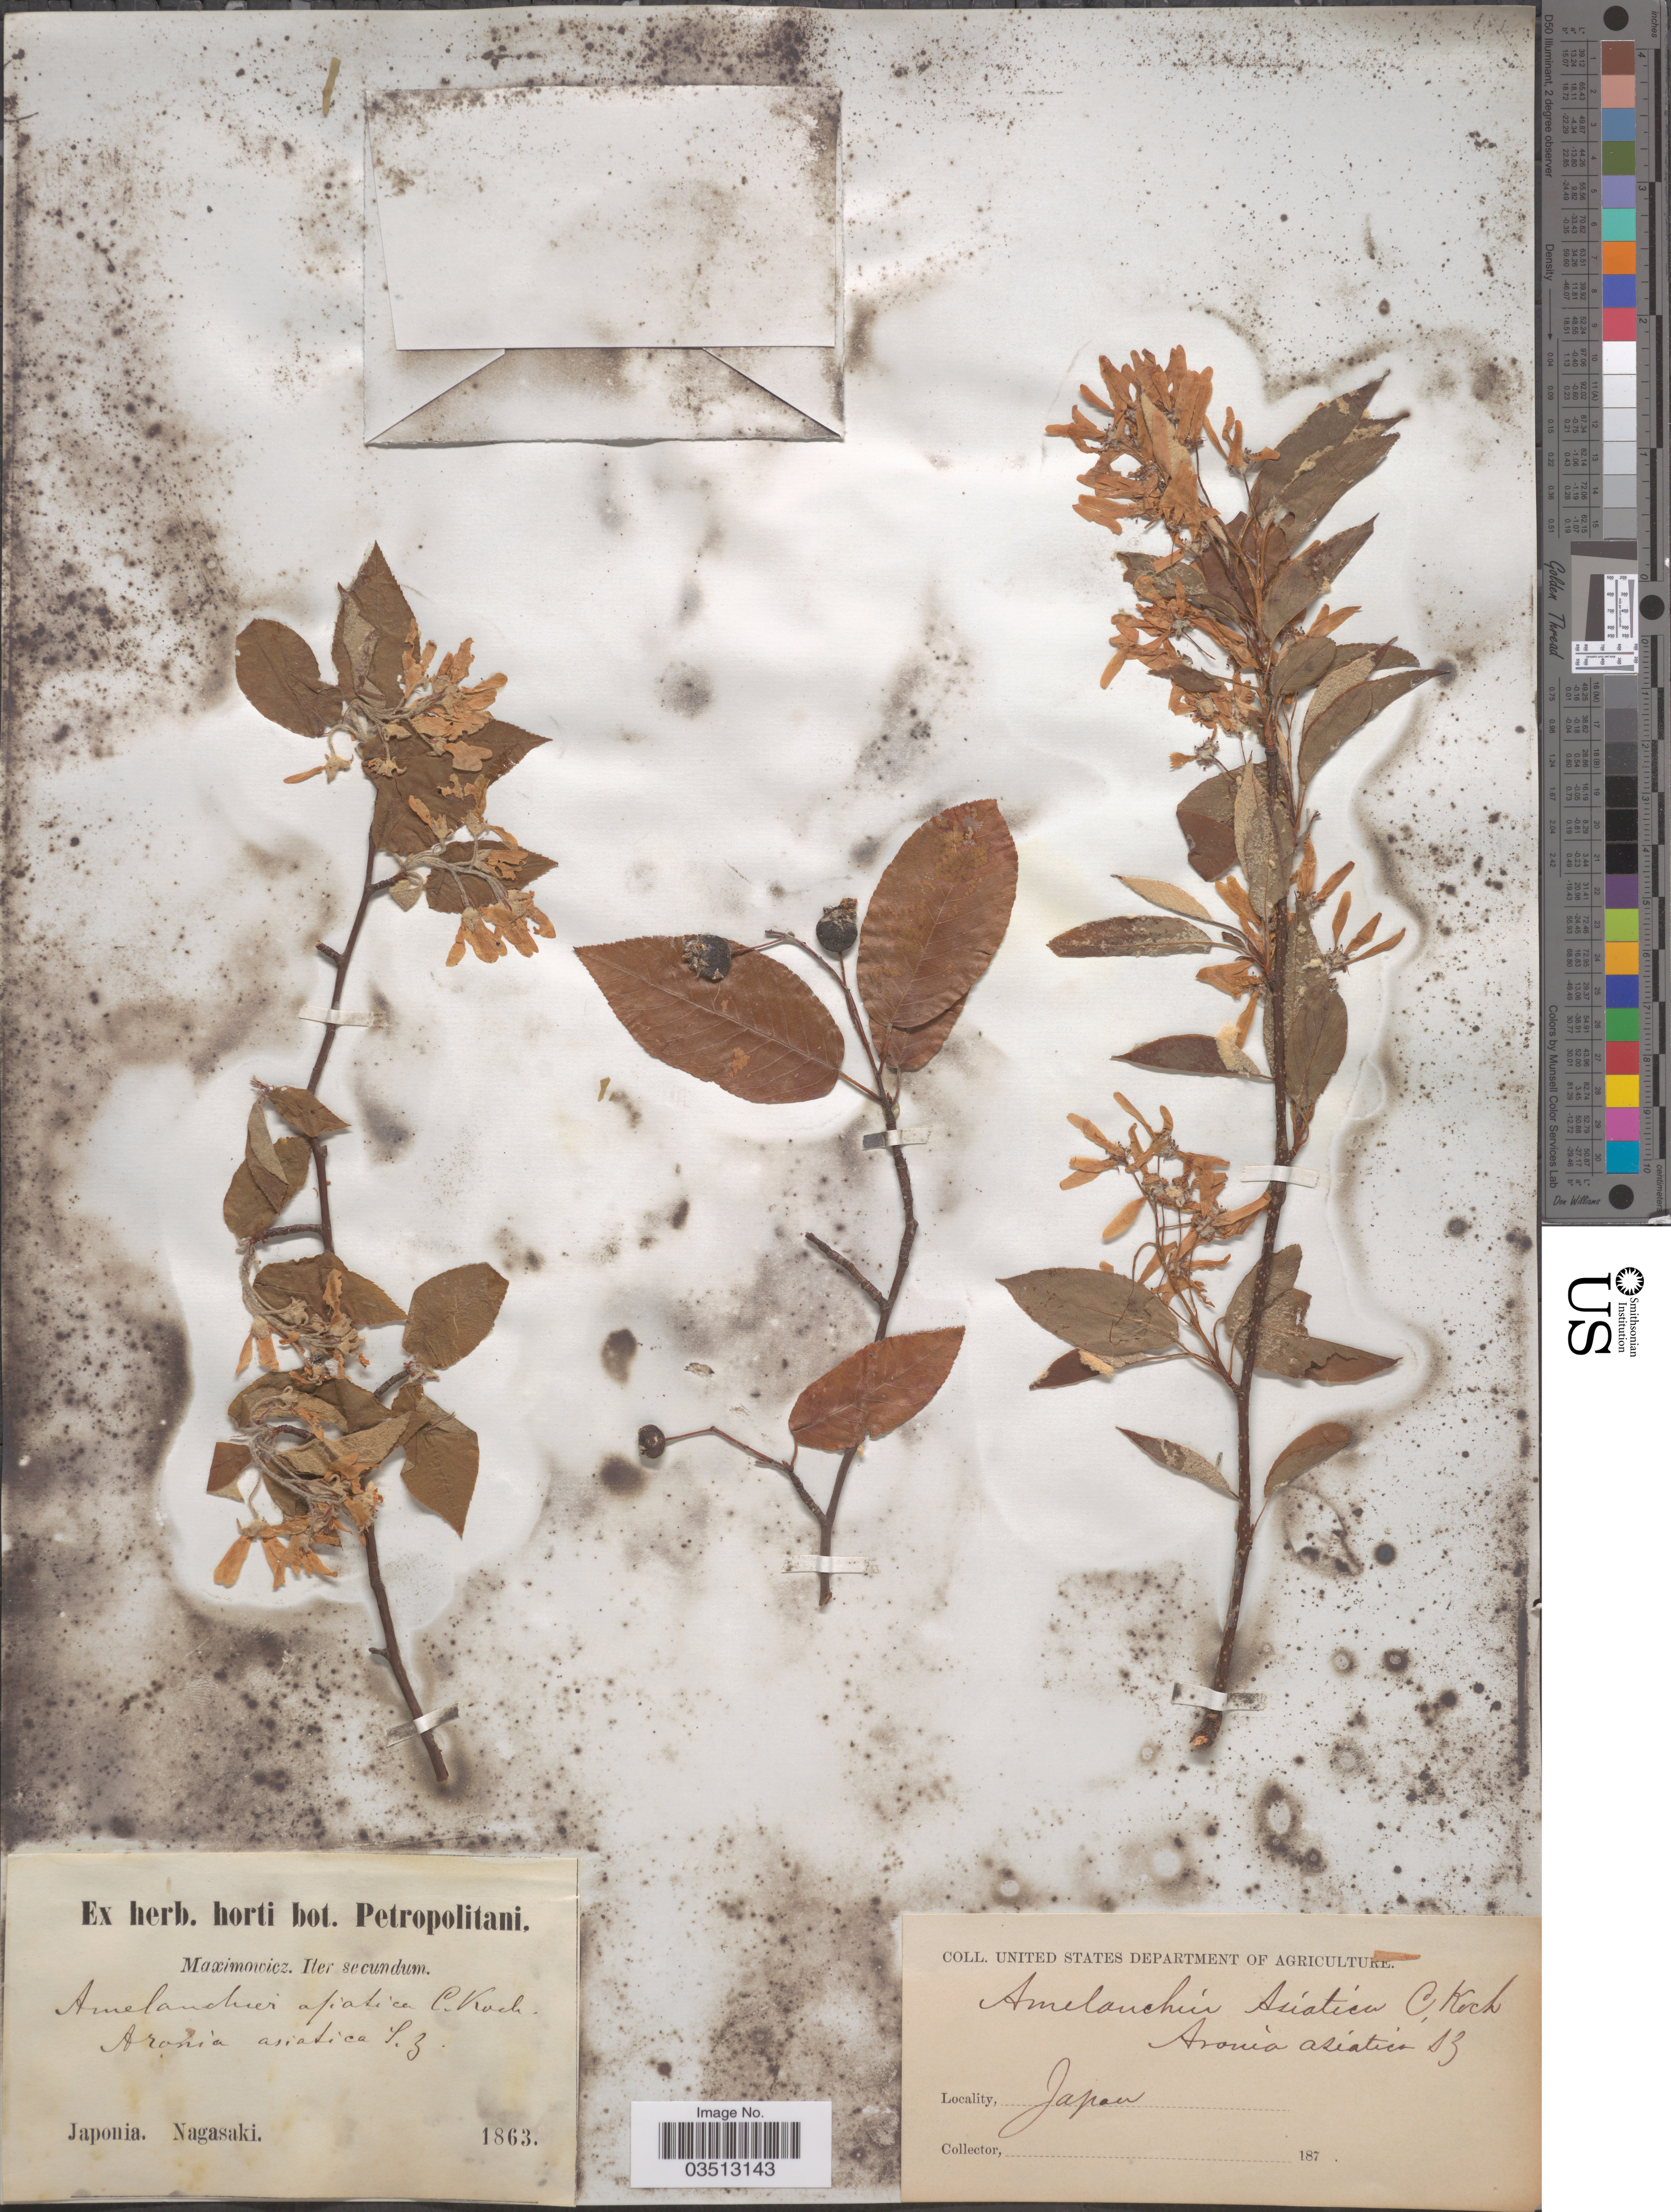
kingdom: Plantae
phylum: Tracheophyta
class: Magnoliopsida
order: Rosales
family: Rosaceae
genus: Amelanchier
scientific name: Amelanchier asiatica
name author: (Siebold & Zucc.) Endl. ex Walp.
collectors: Maximowicz, --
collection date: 1863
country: Japan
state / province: Nagasaki